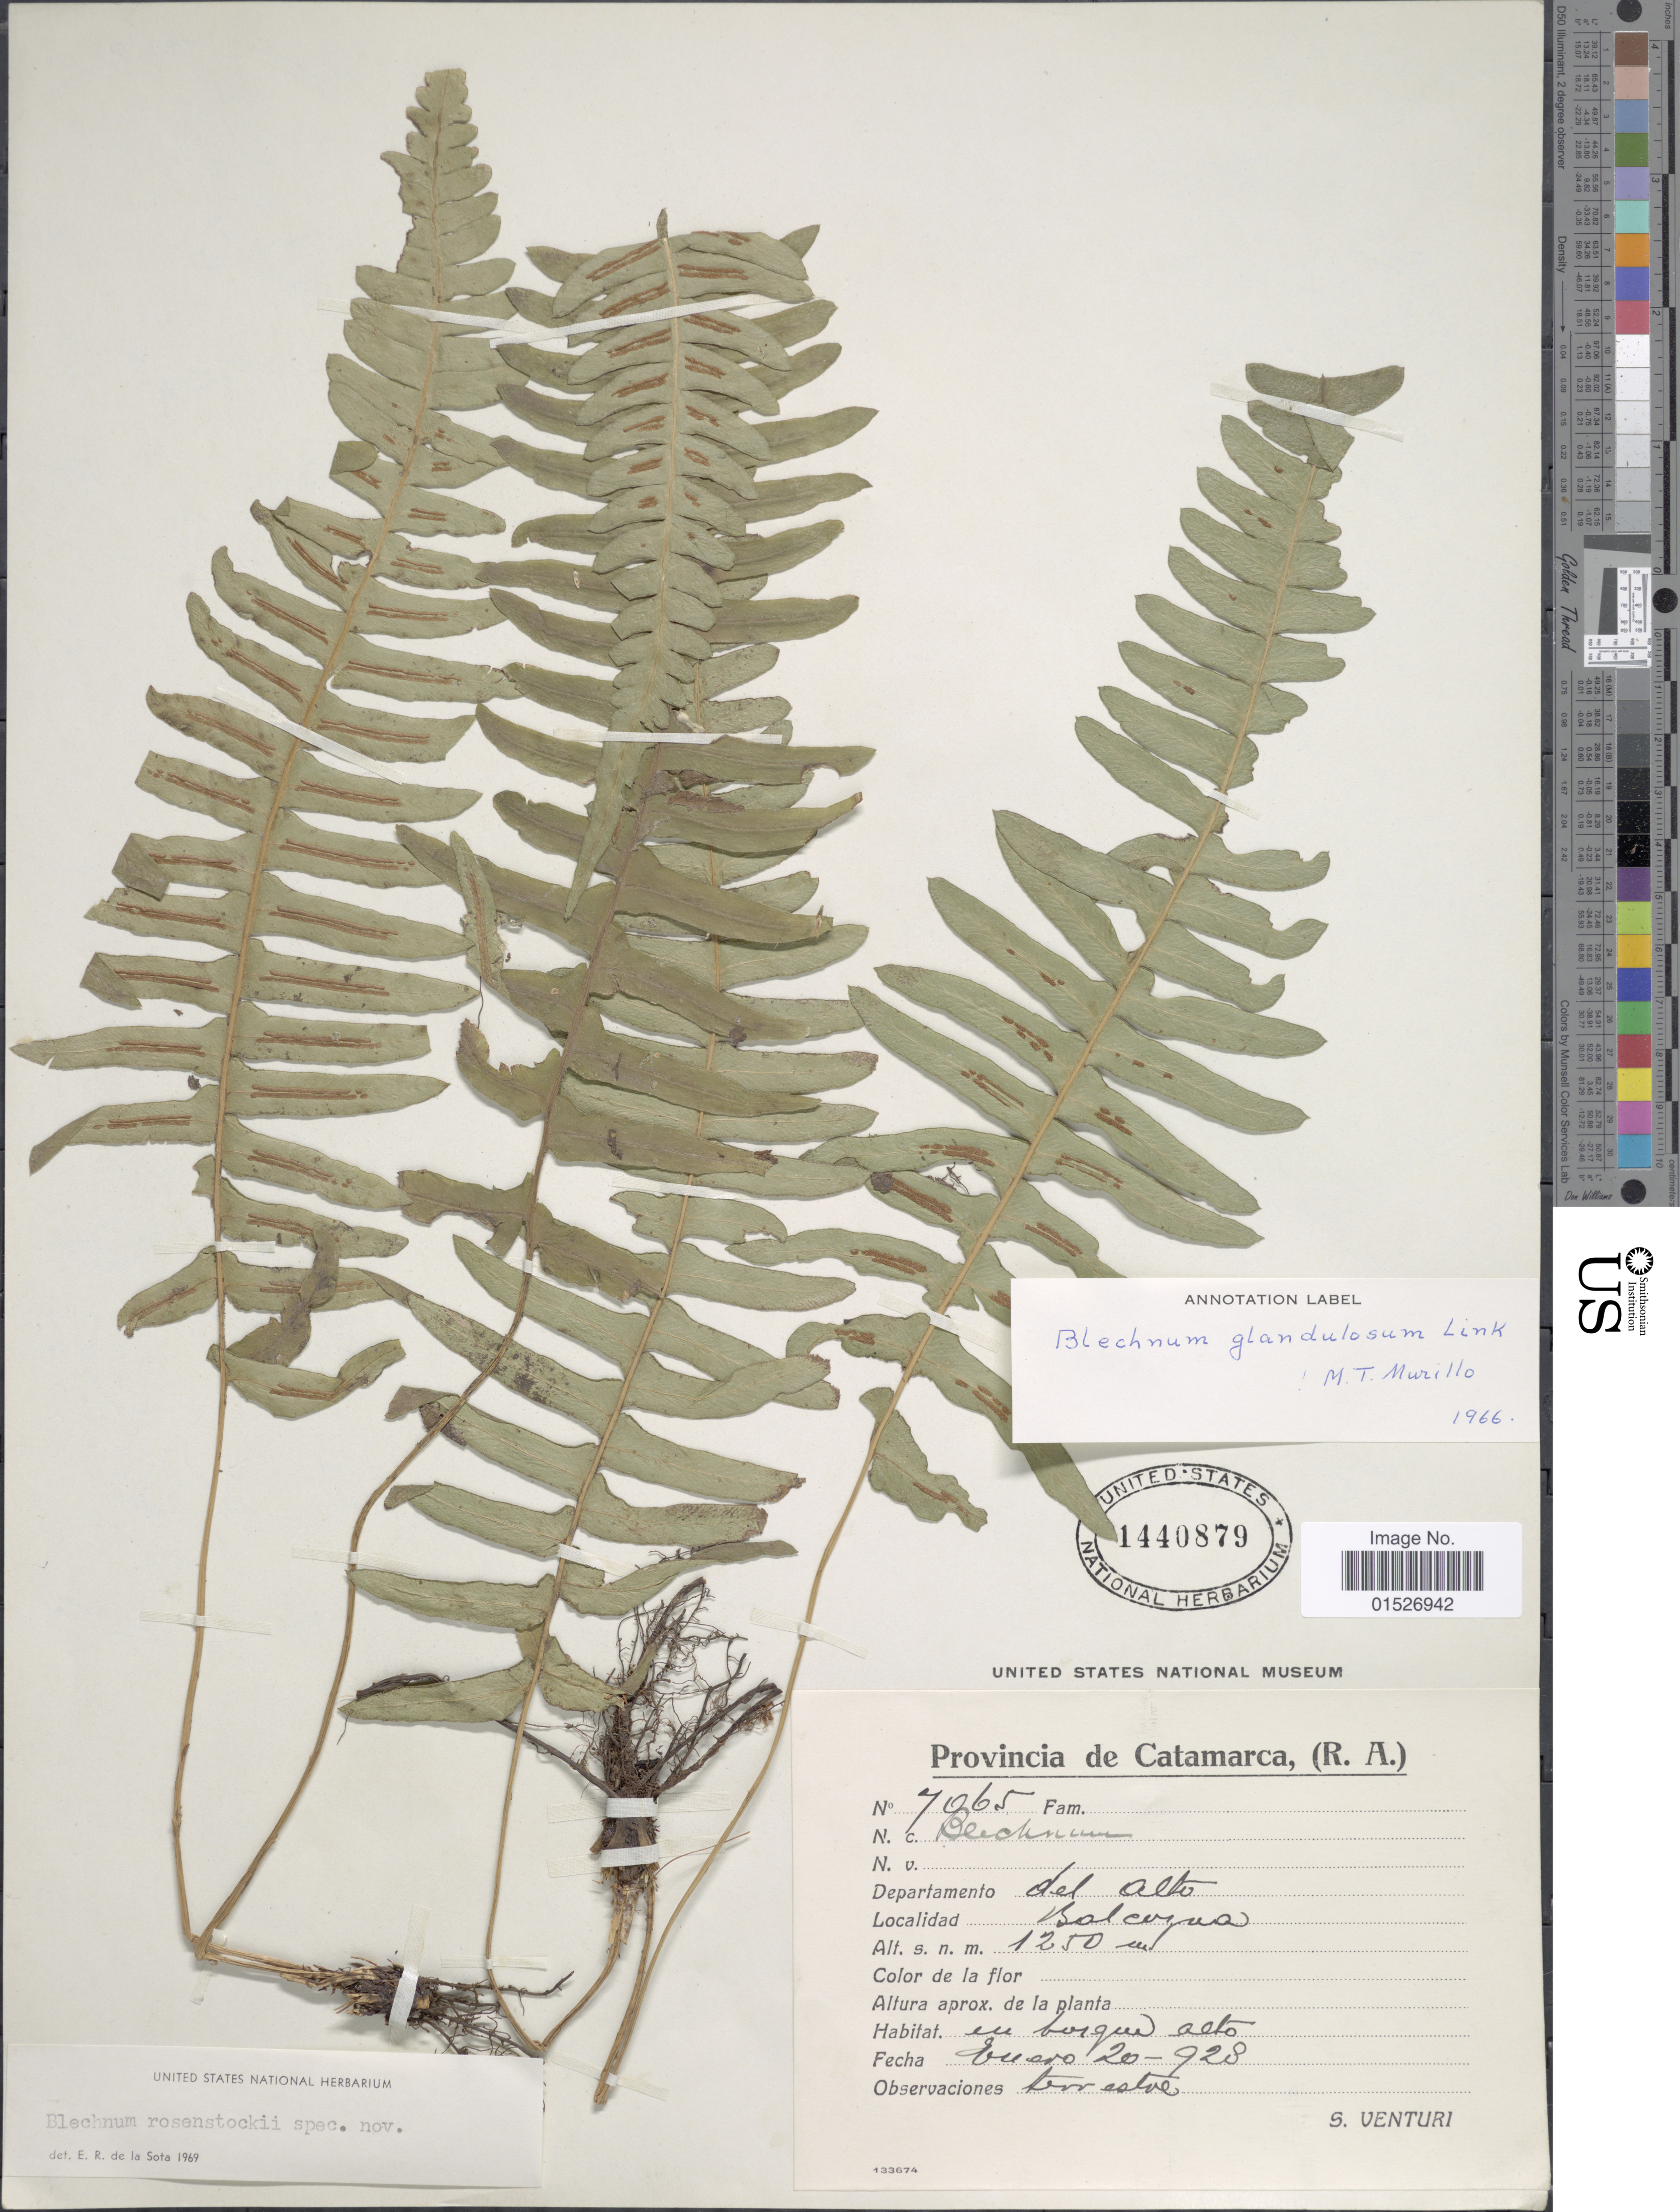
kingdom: Plantae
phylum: Tracheophyta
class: Polypodiopsida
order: Polypodiales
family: Blechnaceae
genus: Blechnum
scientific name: Blechnum rosenstockii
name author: de la Sota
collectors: S. Venturi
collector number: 4065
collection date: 1928-01-20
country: Argentina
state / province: Catamarca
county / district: El Alto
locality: Depatramento del Alto, Balcozna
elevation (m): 1250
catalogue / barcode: US 1440879